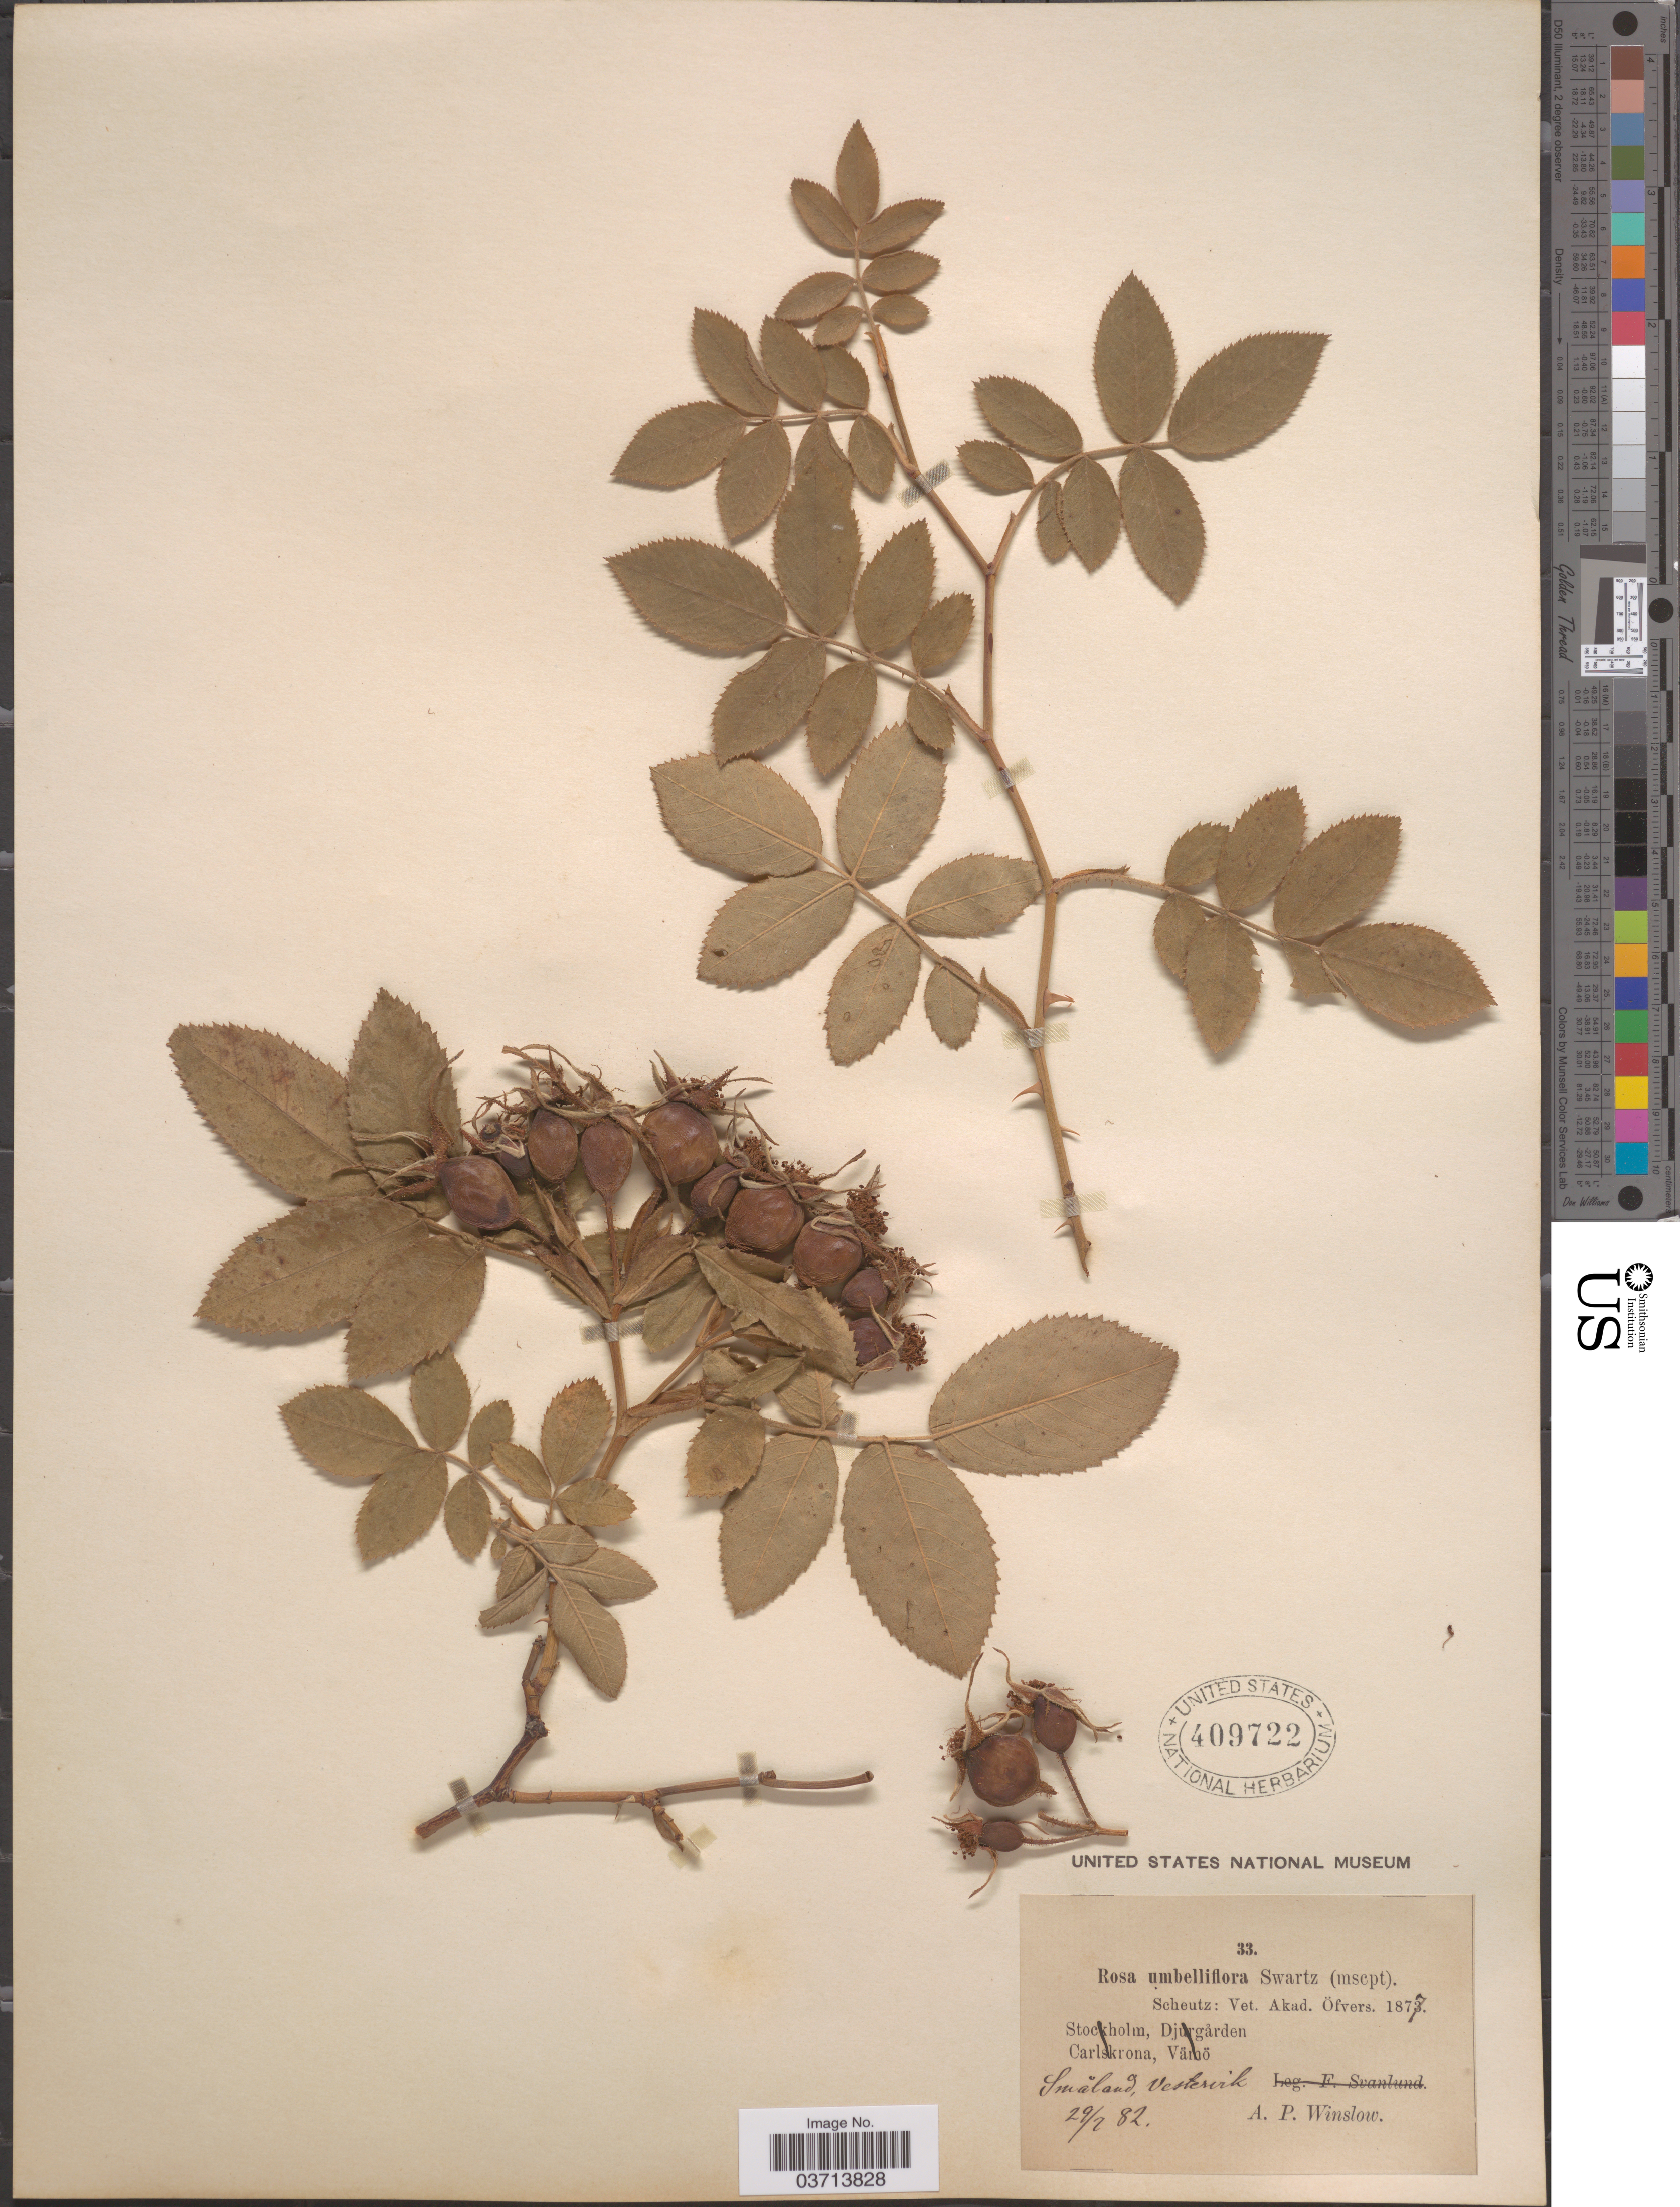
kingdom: Plantae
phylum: Tracheophyta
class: Magnoliopsida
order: Rosales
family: Rosaceae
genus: Rosa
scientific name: Rosa umbelliflora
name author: Sw. ex Heinr. Braun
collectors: A. Winslow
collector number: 33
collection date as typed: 29/2 82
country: Sweden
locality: Småland, Vesterirk.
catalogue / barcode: US 409722